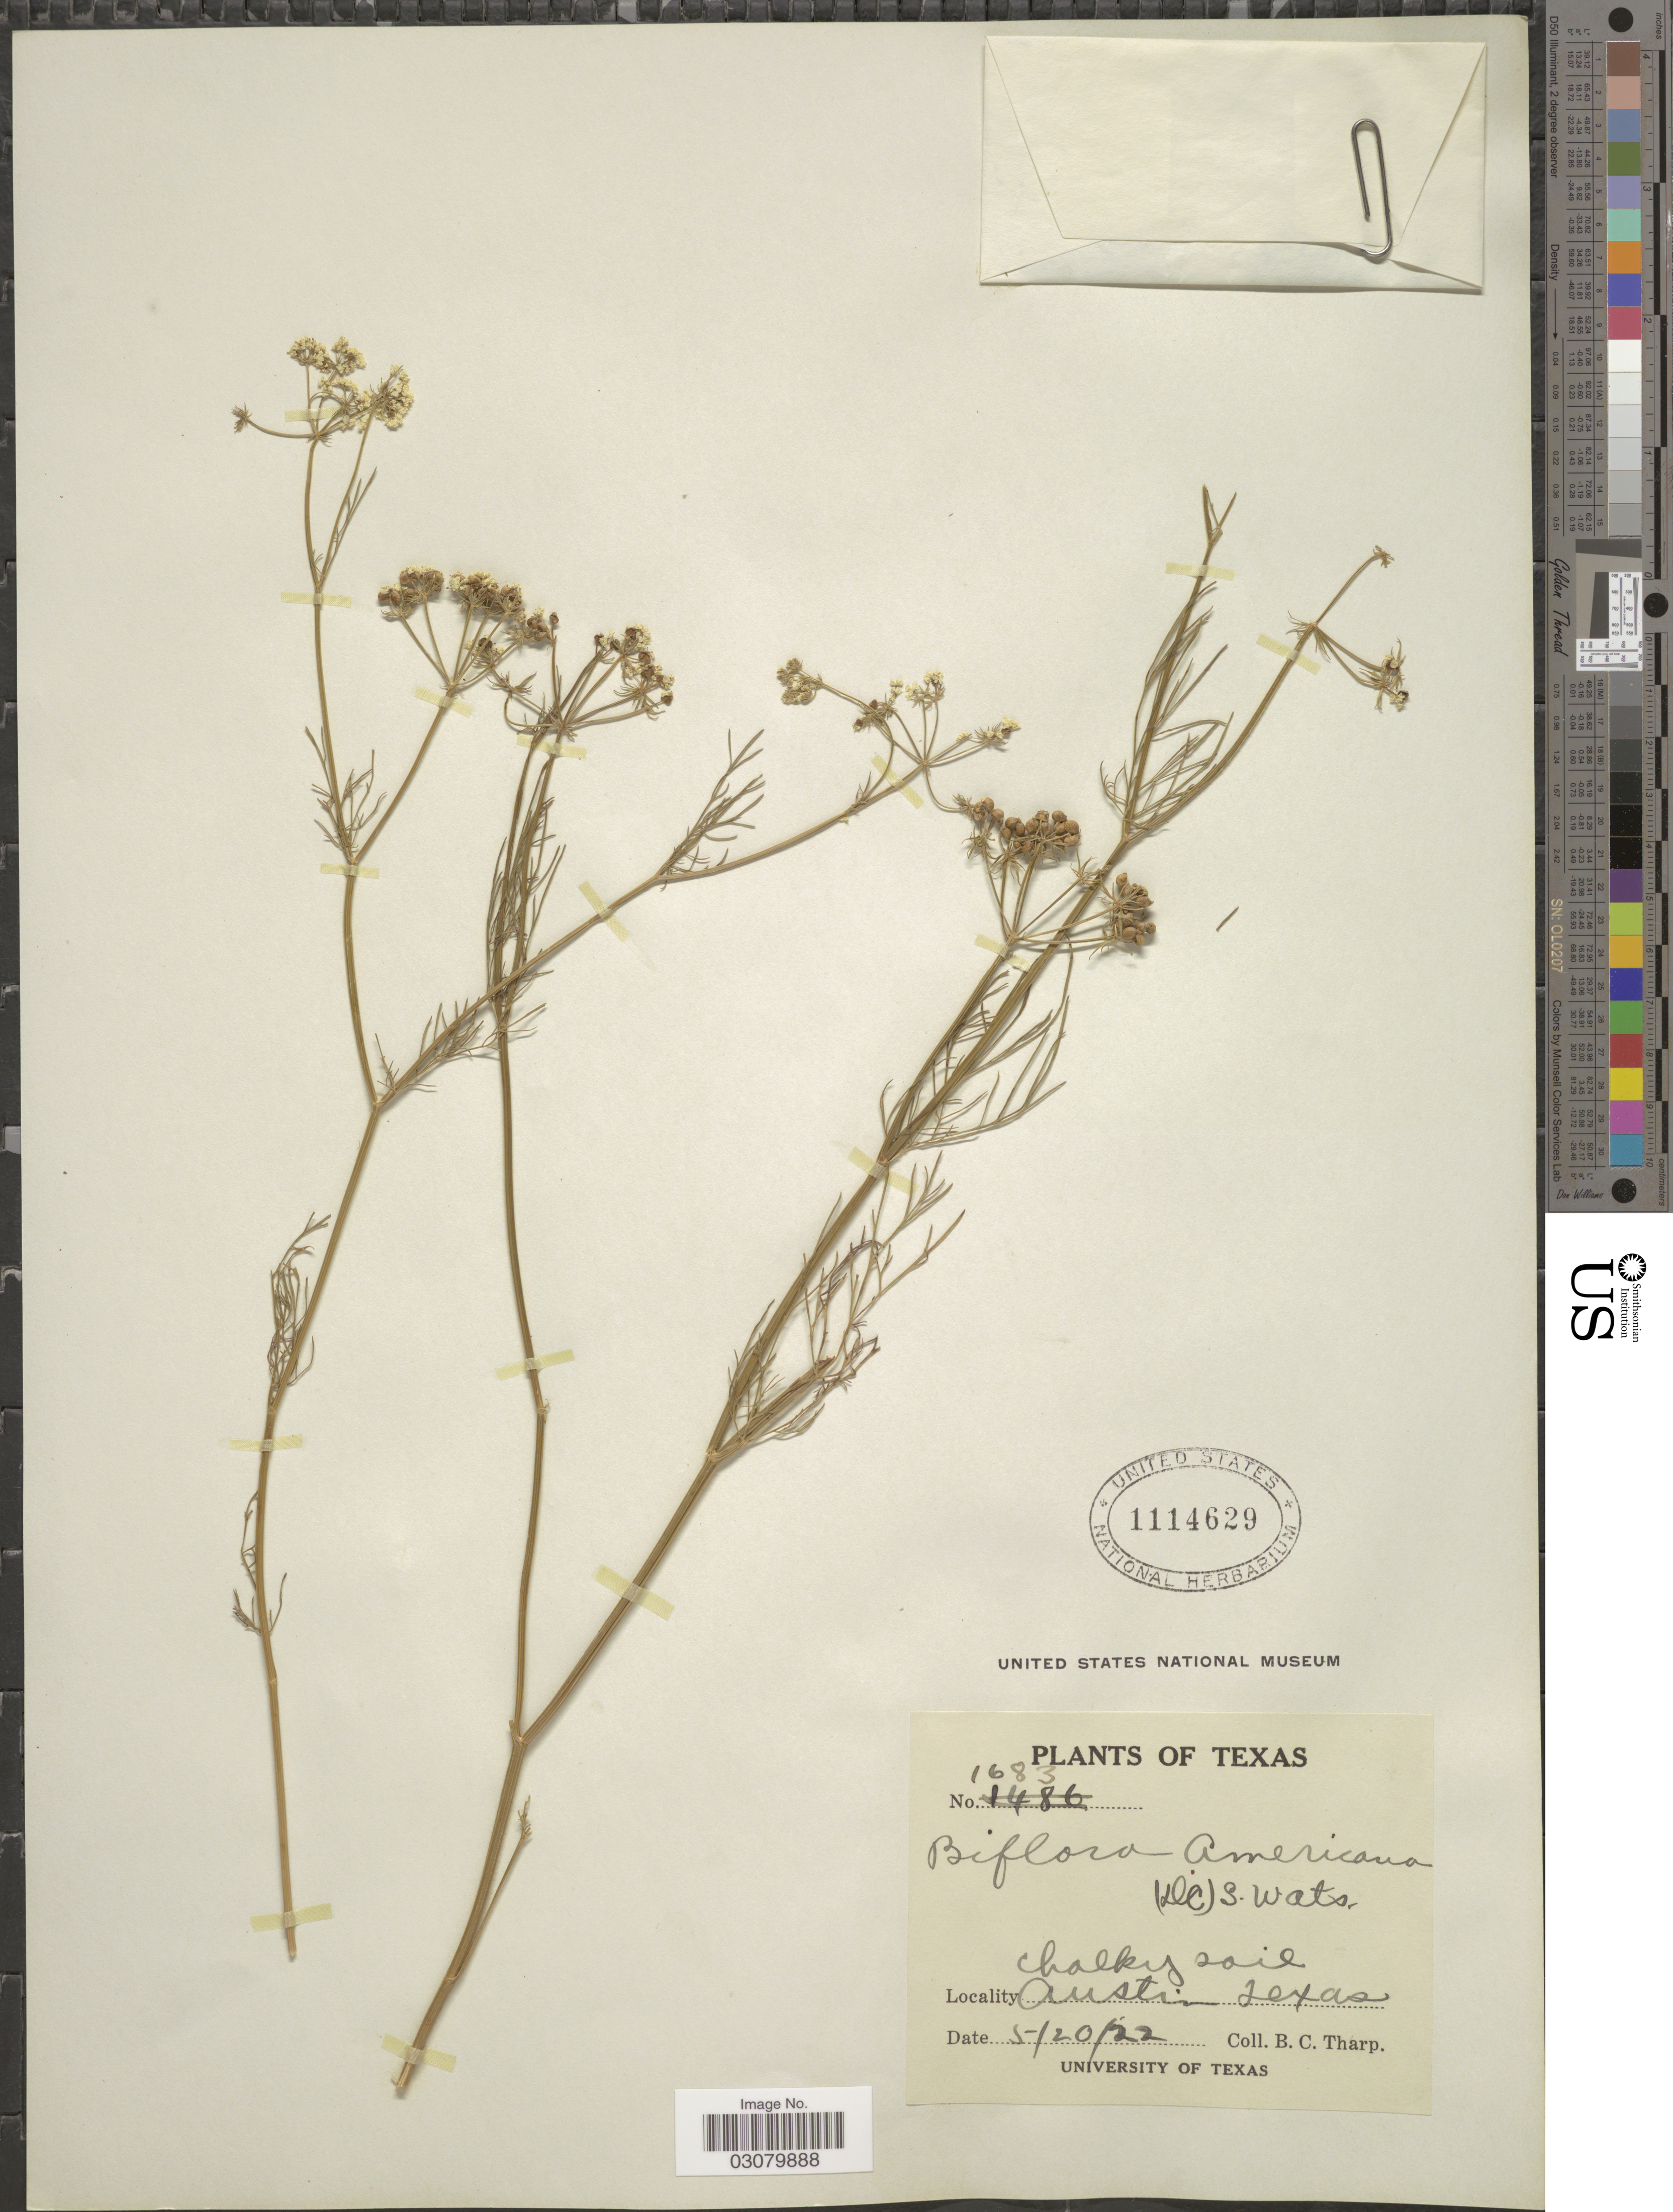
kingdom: Plantae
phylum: Tracheophyta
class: Magnoliopsida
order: Apiales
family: Apiaceae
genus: Bifora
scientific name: Bifora americana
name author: (DC.) Benth. & Hook. f. ex S. Watson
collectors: B. C. Tharp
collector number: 1683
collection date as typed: Transcribed d/m/y: 20/5/22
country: United States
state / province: Texas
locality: Austin.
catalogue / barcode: US 1114629